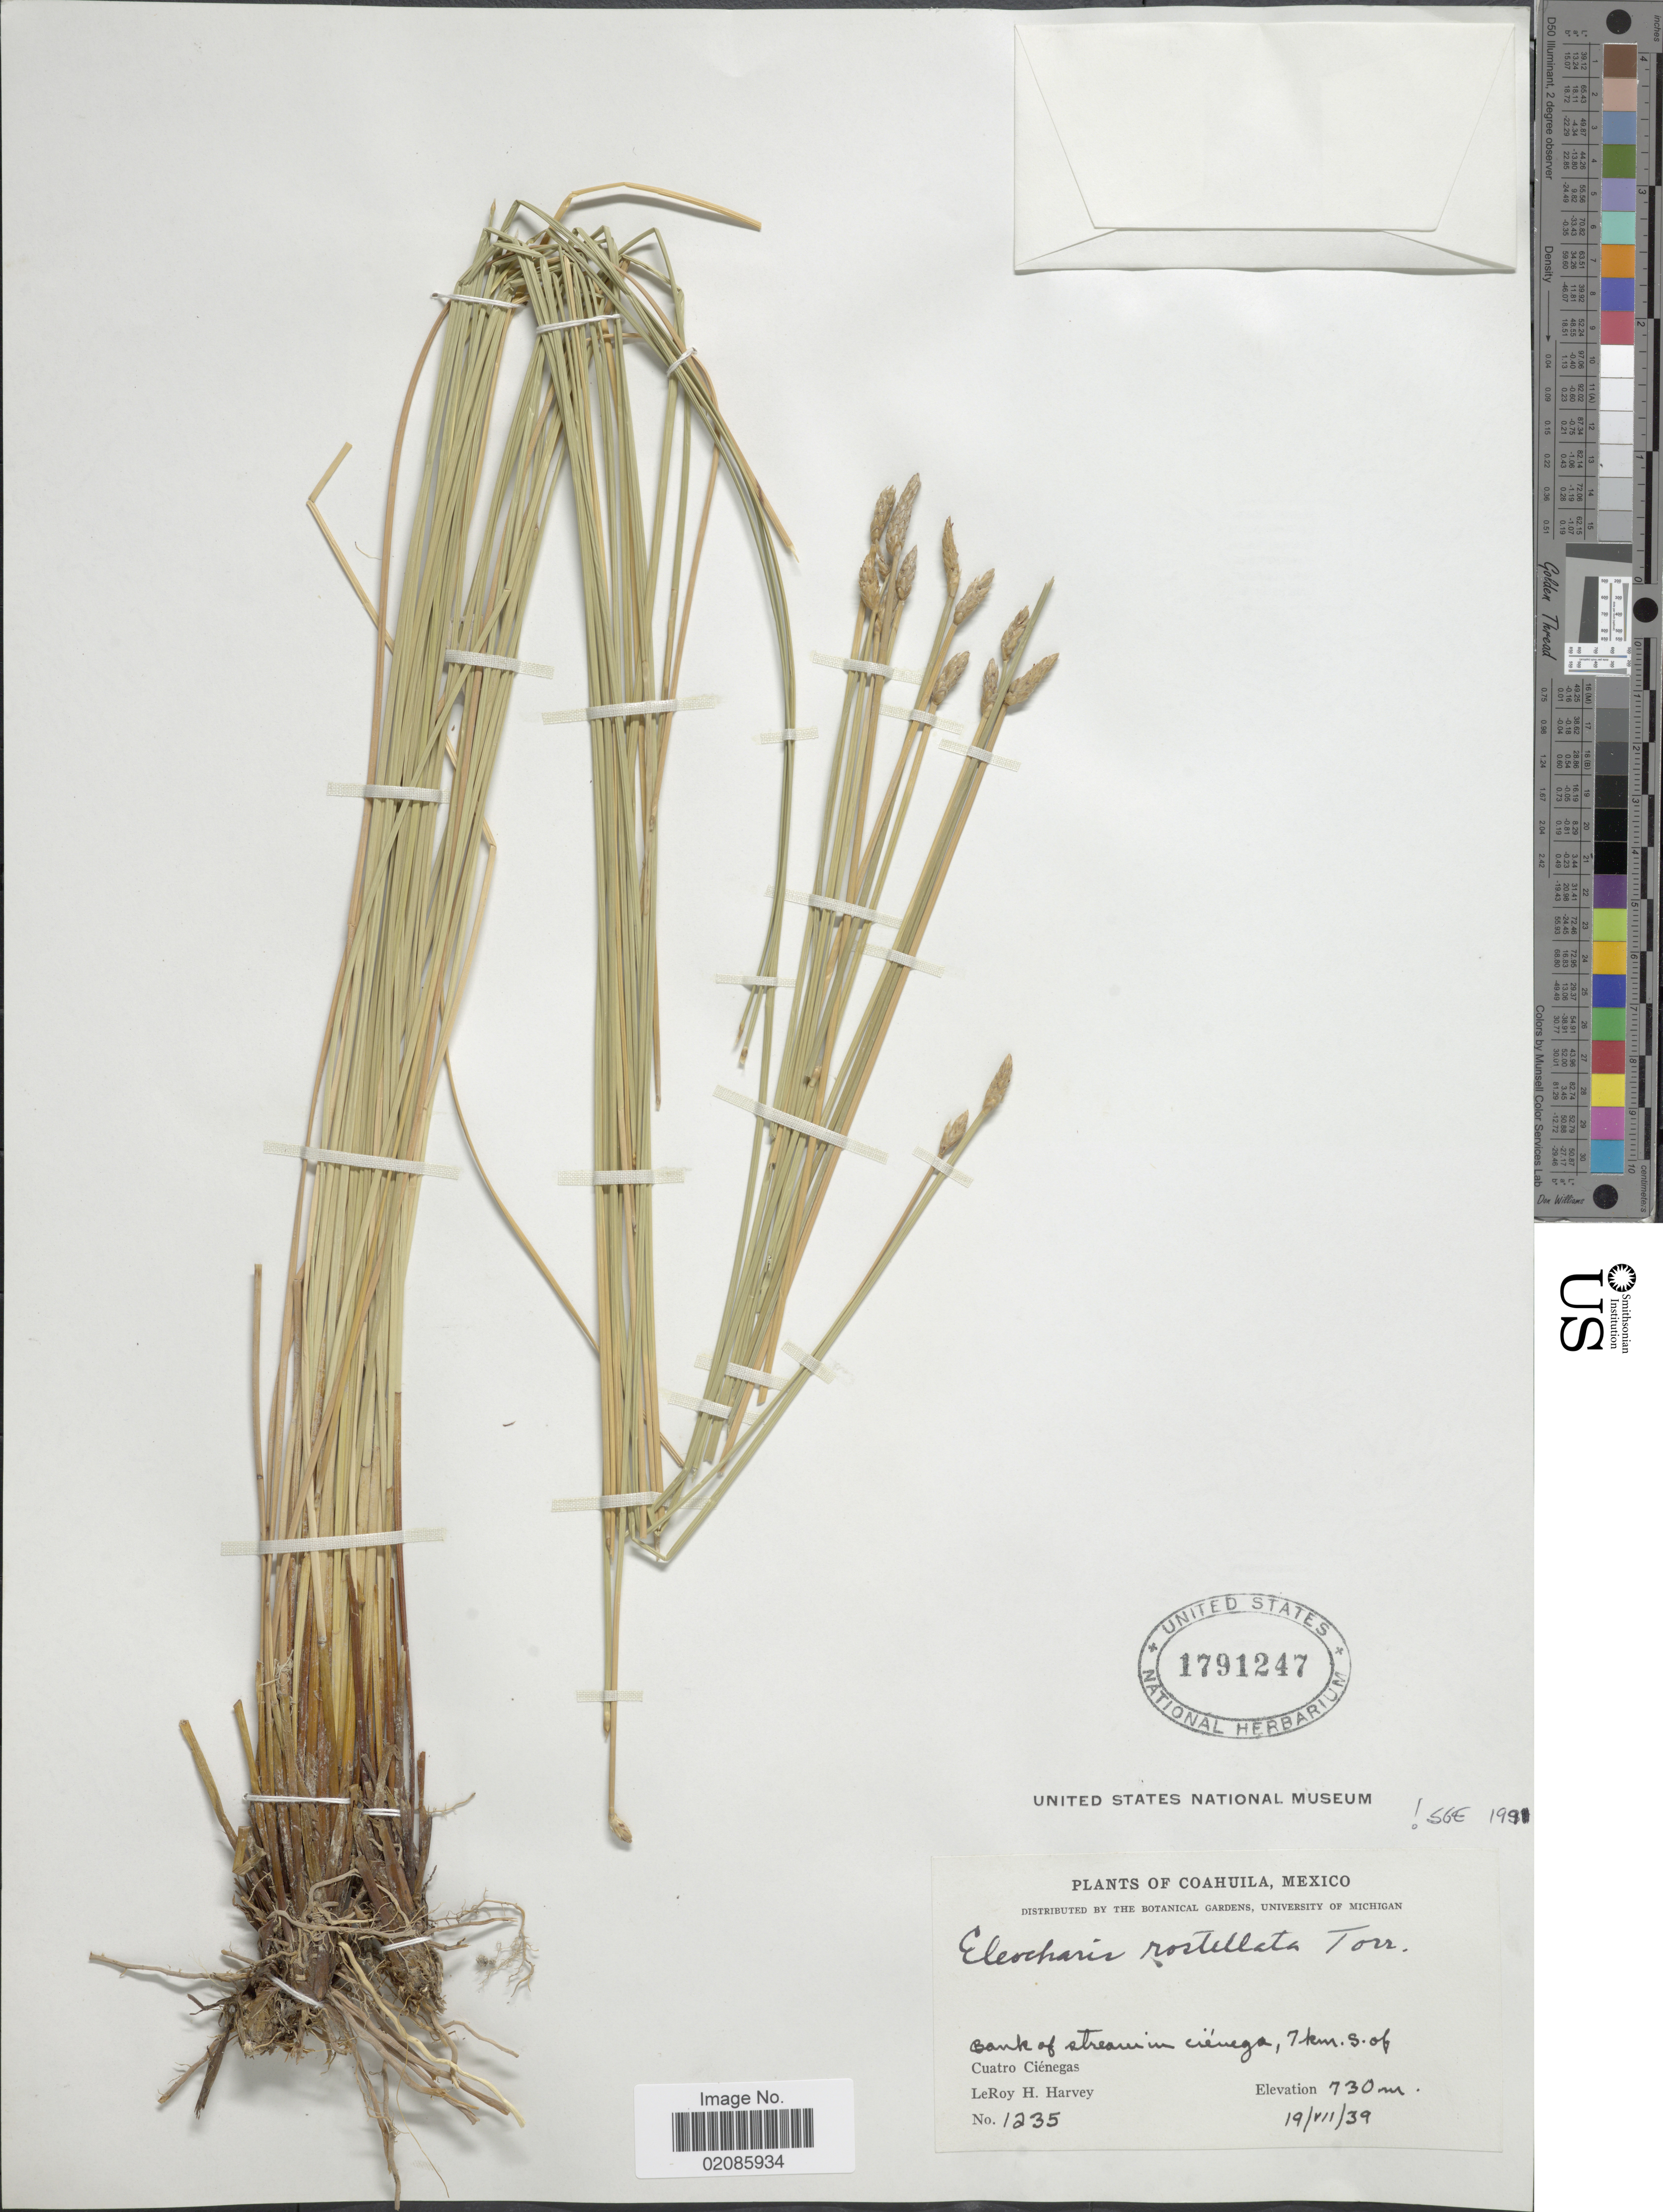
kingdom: Plantae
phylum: Tracheophyta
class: Liliopsida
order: Poales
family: Cyperaceae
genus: Eleocharis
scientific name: Eleocharis rostellata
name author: (Torr.) Torr.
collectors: L. H. Harvey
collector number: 1235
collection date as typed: Transcribed d/m/y: 19/7/39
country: Mexico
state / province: Coahuila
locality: Banks of stream in ciénega, 7 km. S. of Cuatro Ciénegas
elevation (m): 730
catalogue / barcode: US 1791247